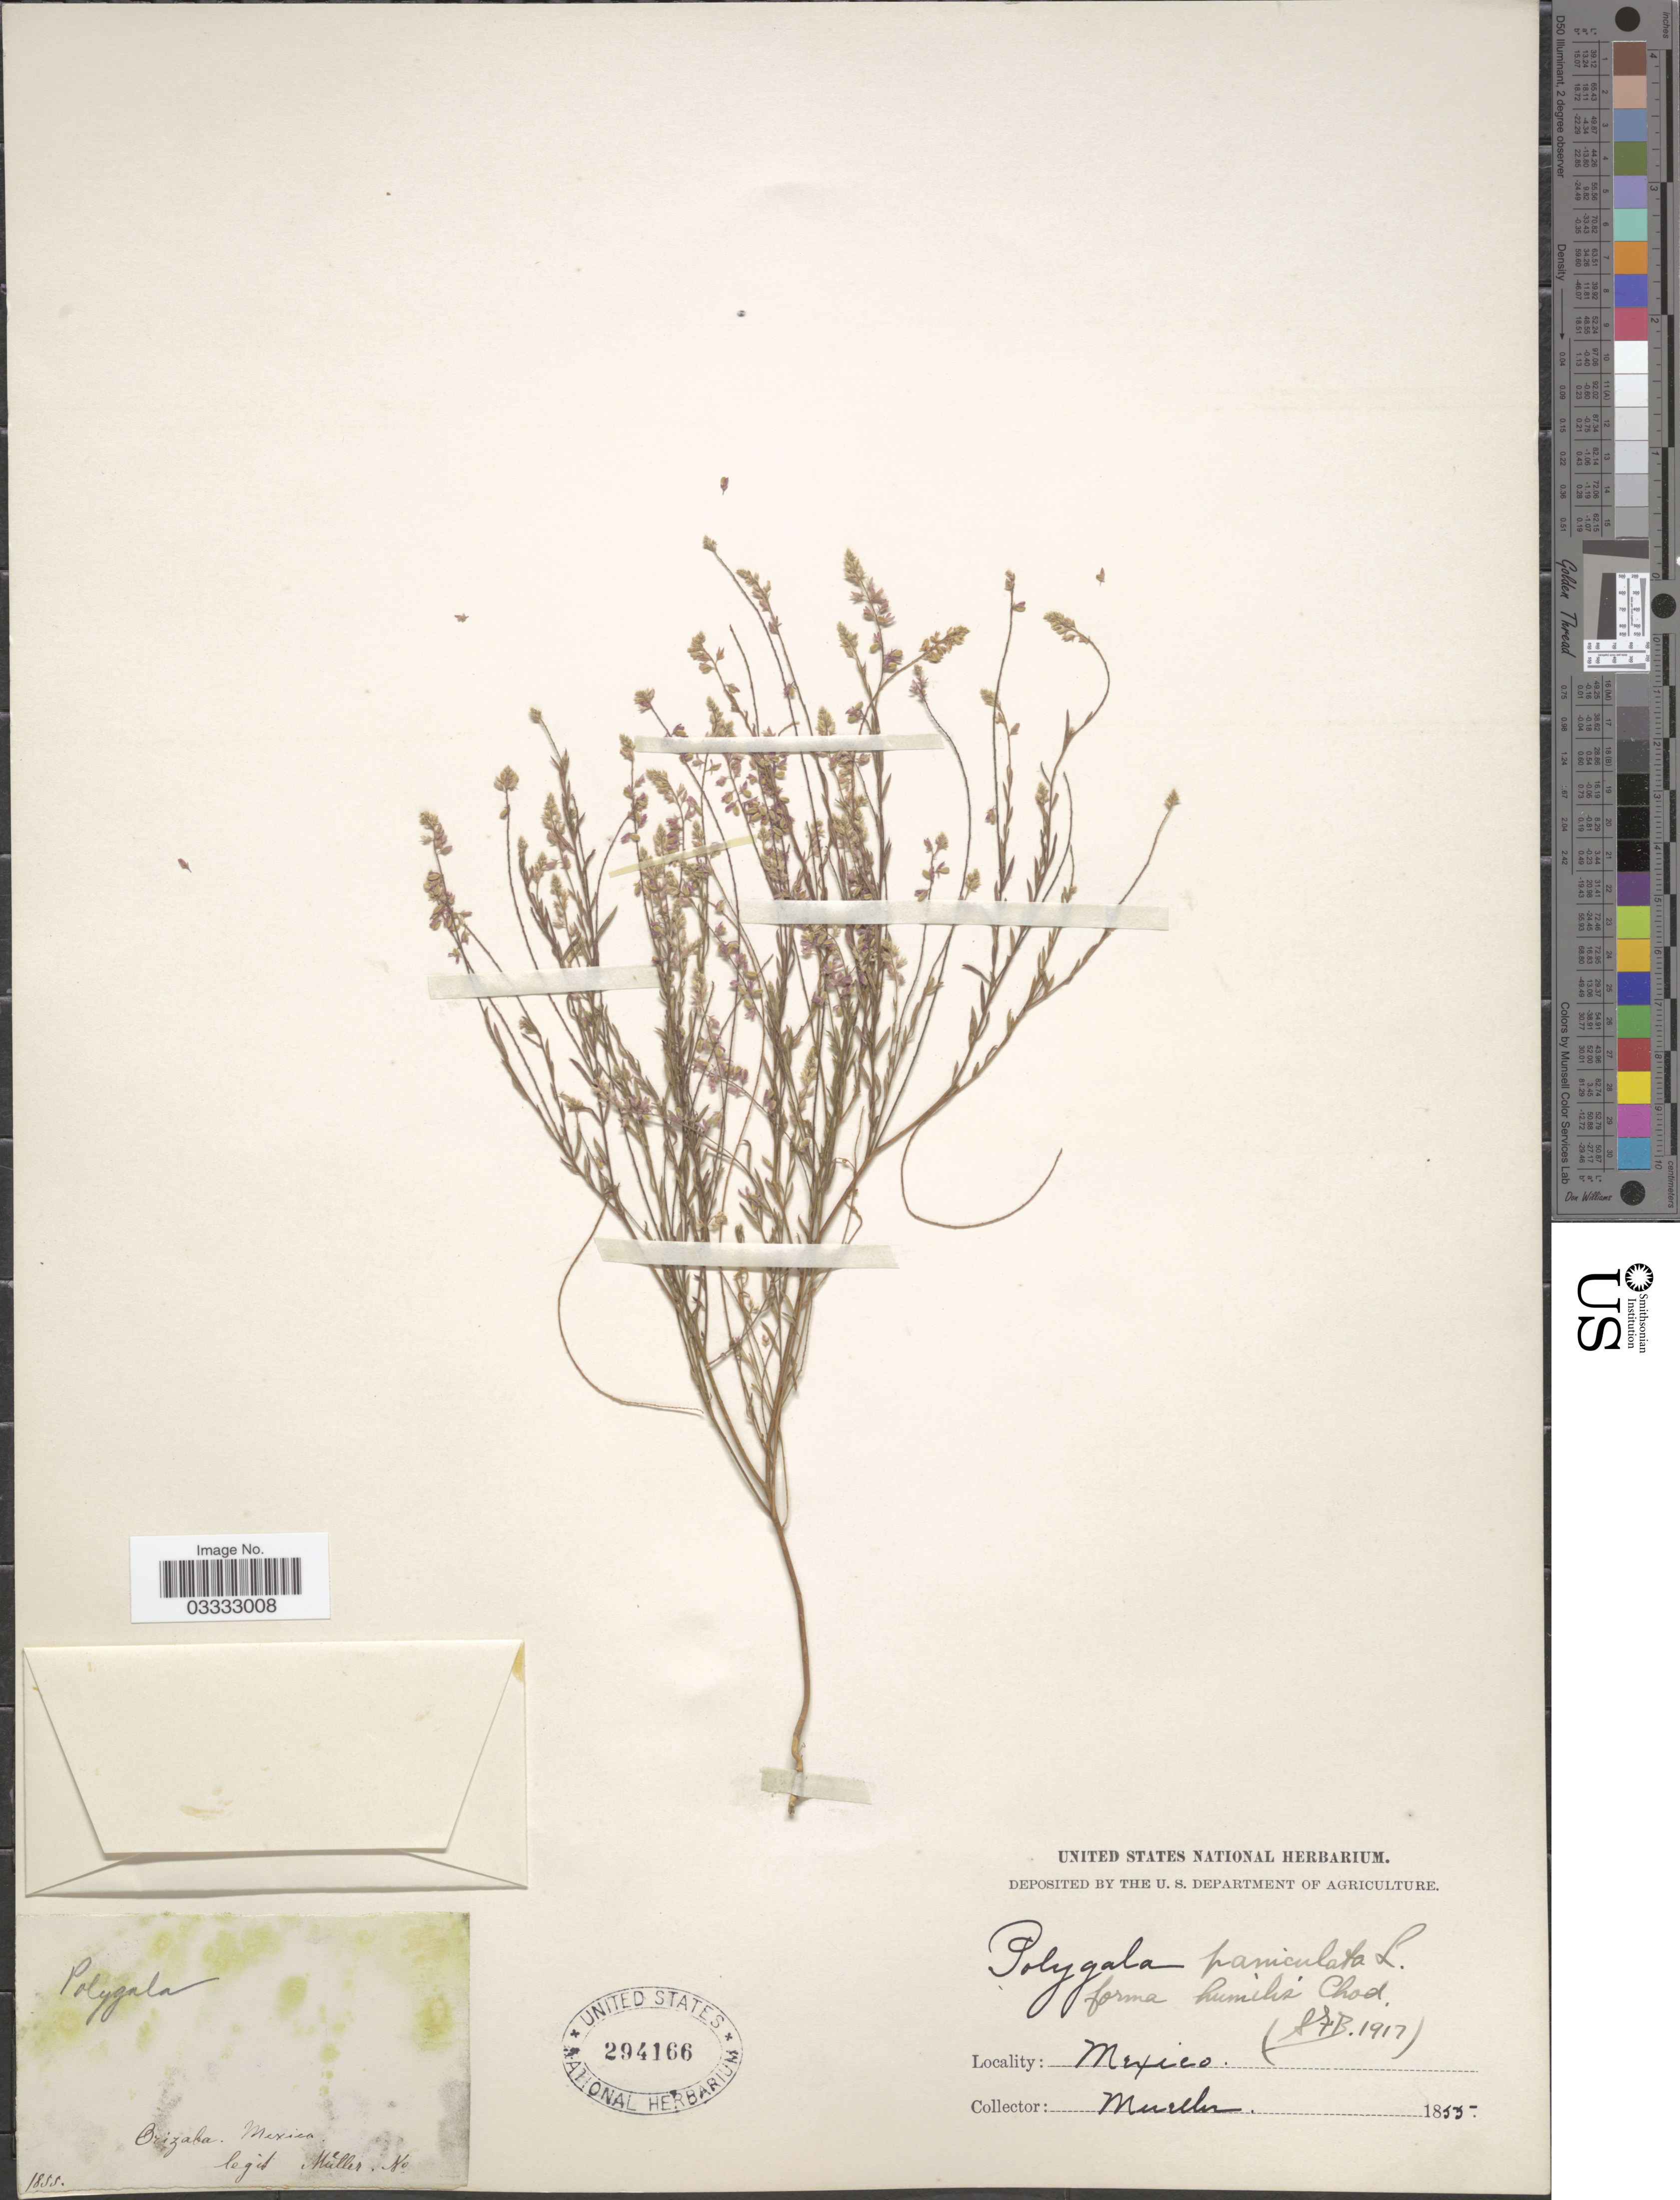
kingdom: Plantae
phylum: Tracheophyta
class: Magnoliopsida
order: Fabales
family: Polygalaceae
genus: Polygala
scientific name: Polygala paniculata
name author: L.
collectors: -. Mueller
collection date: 1855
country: Mexico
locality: Orizaba.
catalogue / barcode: US 294166